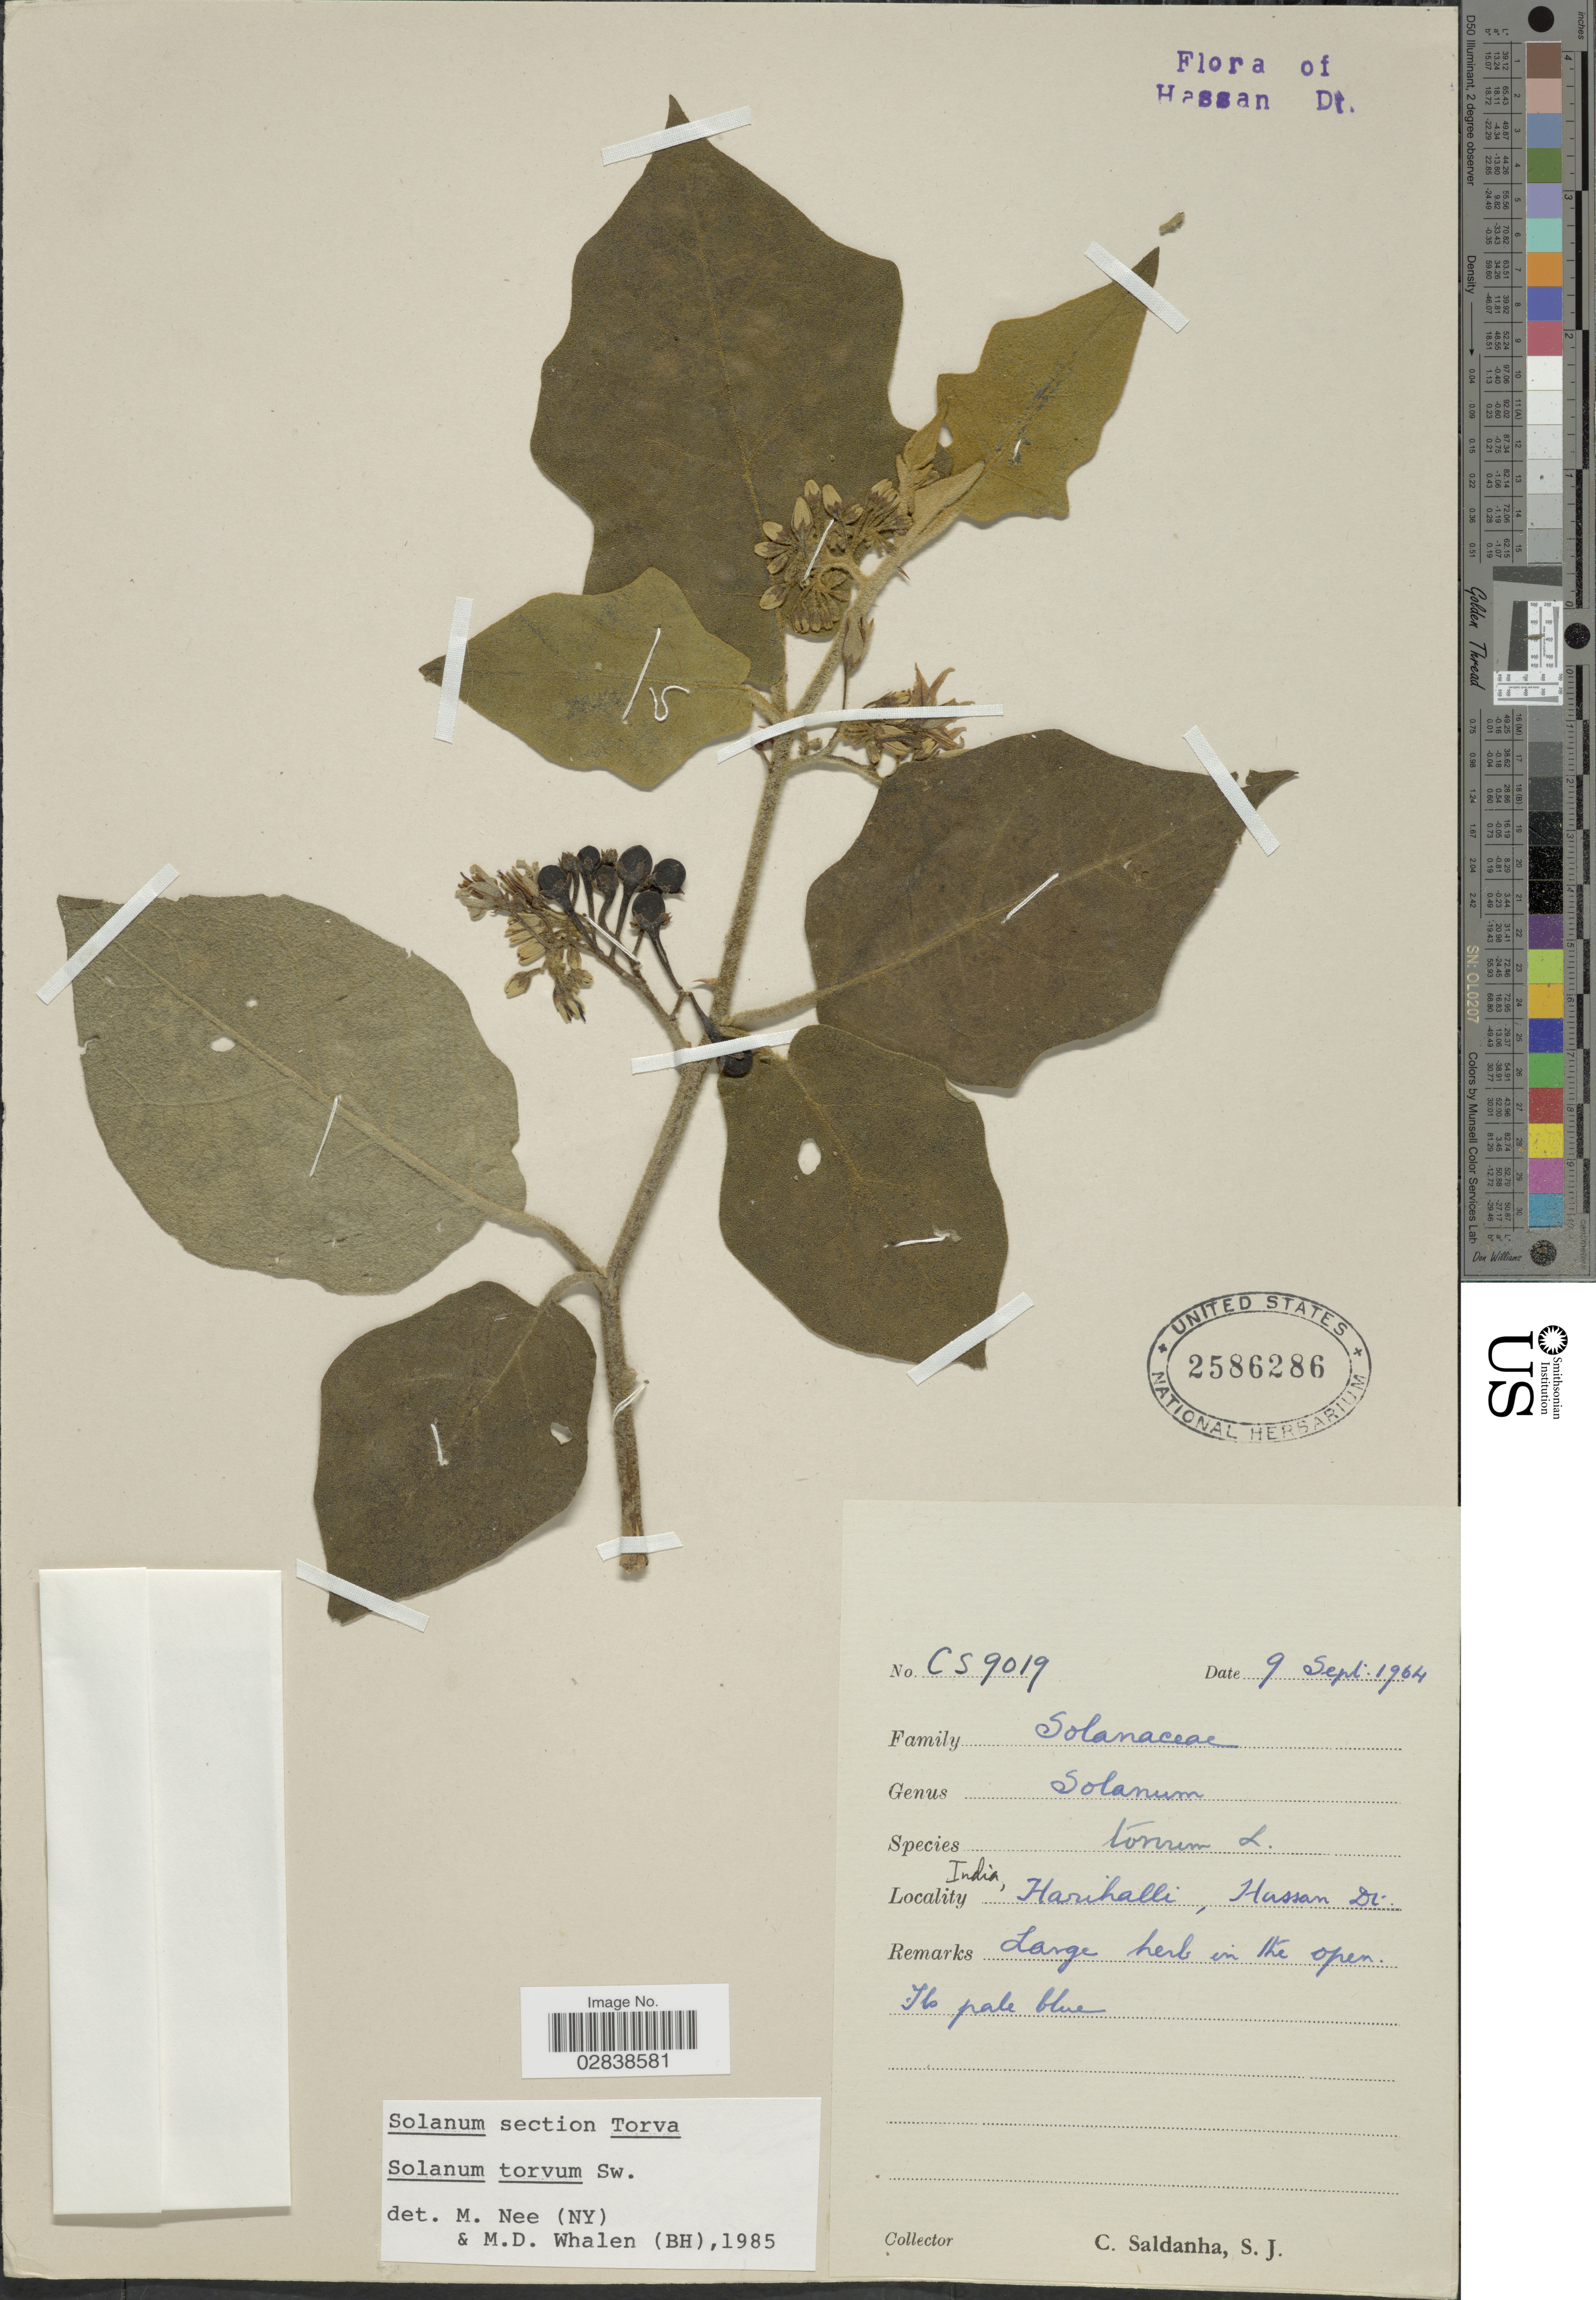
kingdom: Plantae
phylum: Tracheophyta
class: Magnoliopsida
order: Solanales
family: Solanaceae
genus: Solanum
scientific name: Solanum torvum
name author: Sw.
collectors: C. Saldanha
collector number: CS9019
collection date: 1964-09-09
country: India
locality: India, Harihalli, Hassan Dt.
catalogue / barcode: US 2586286